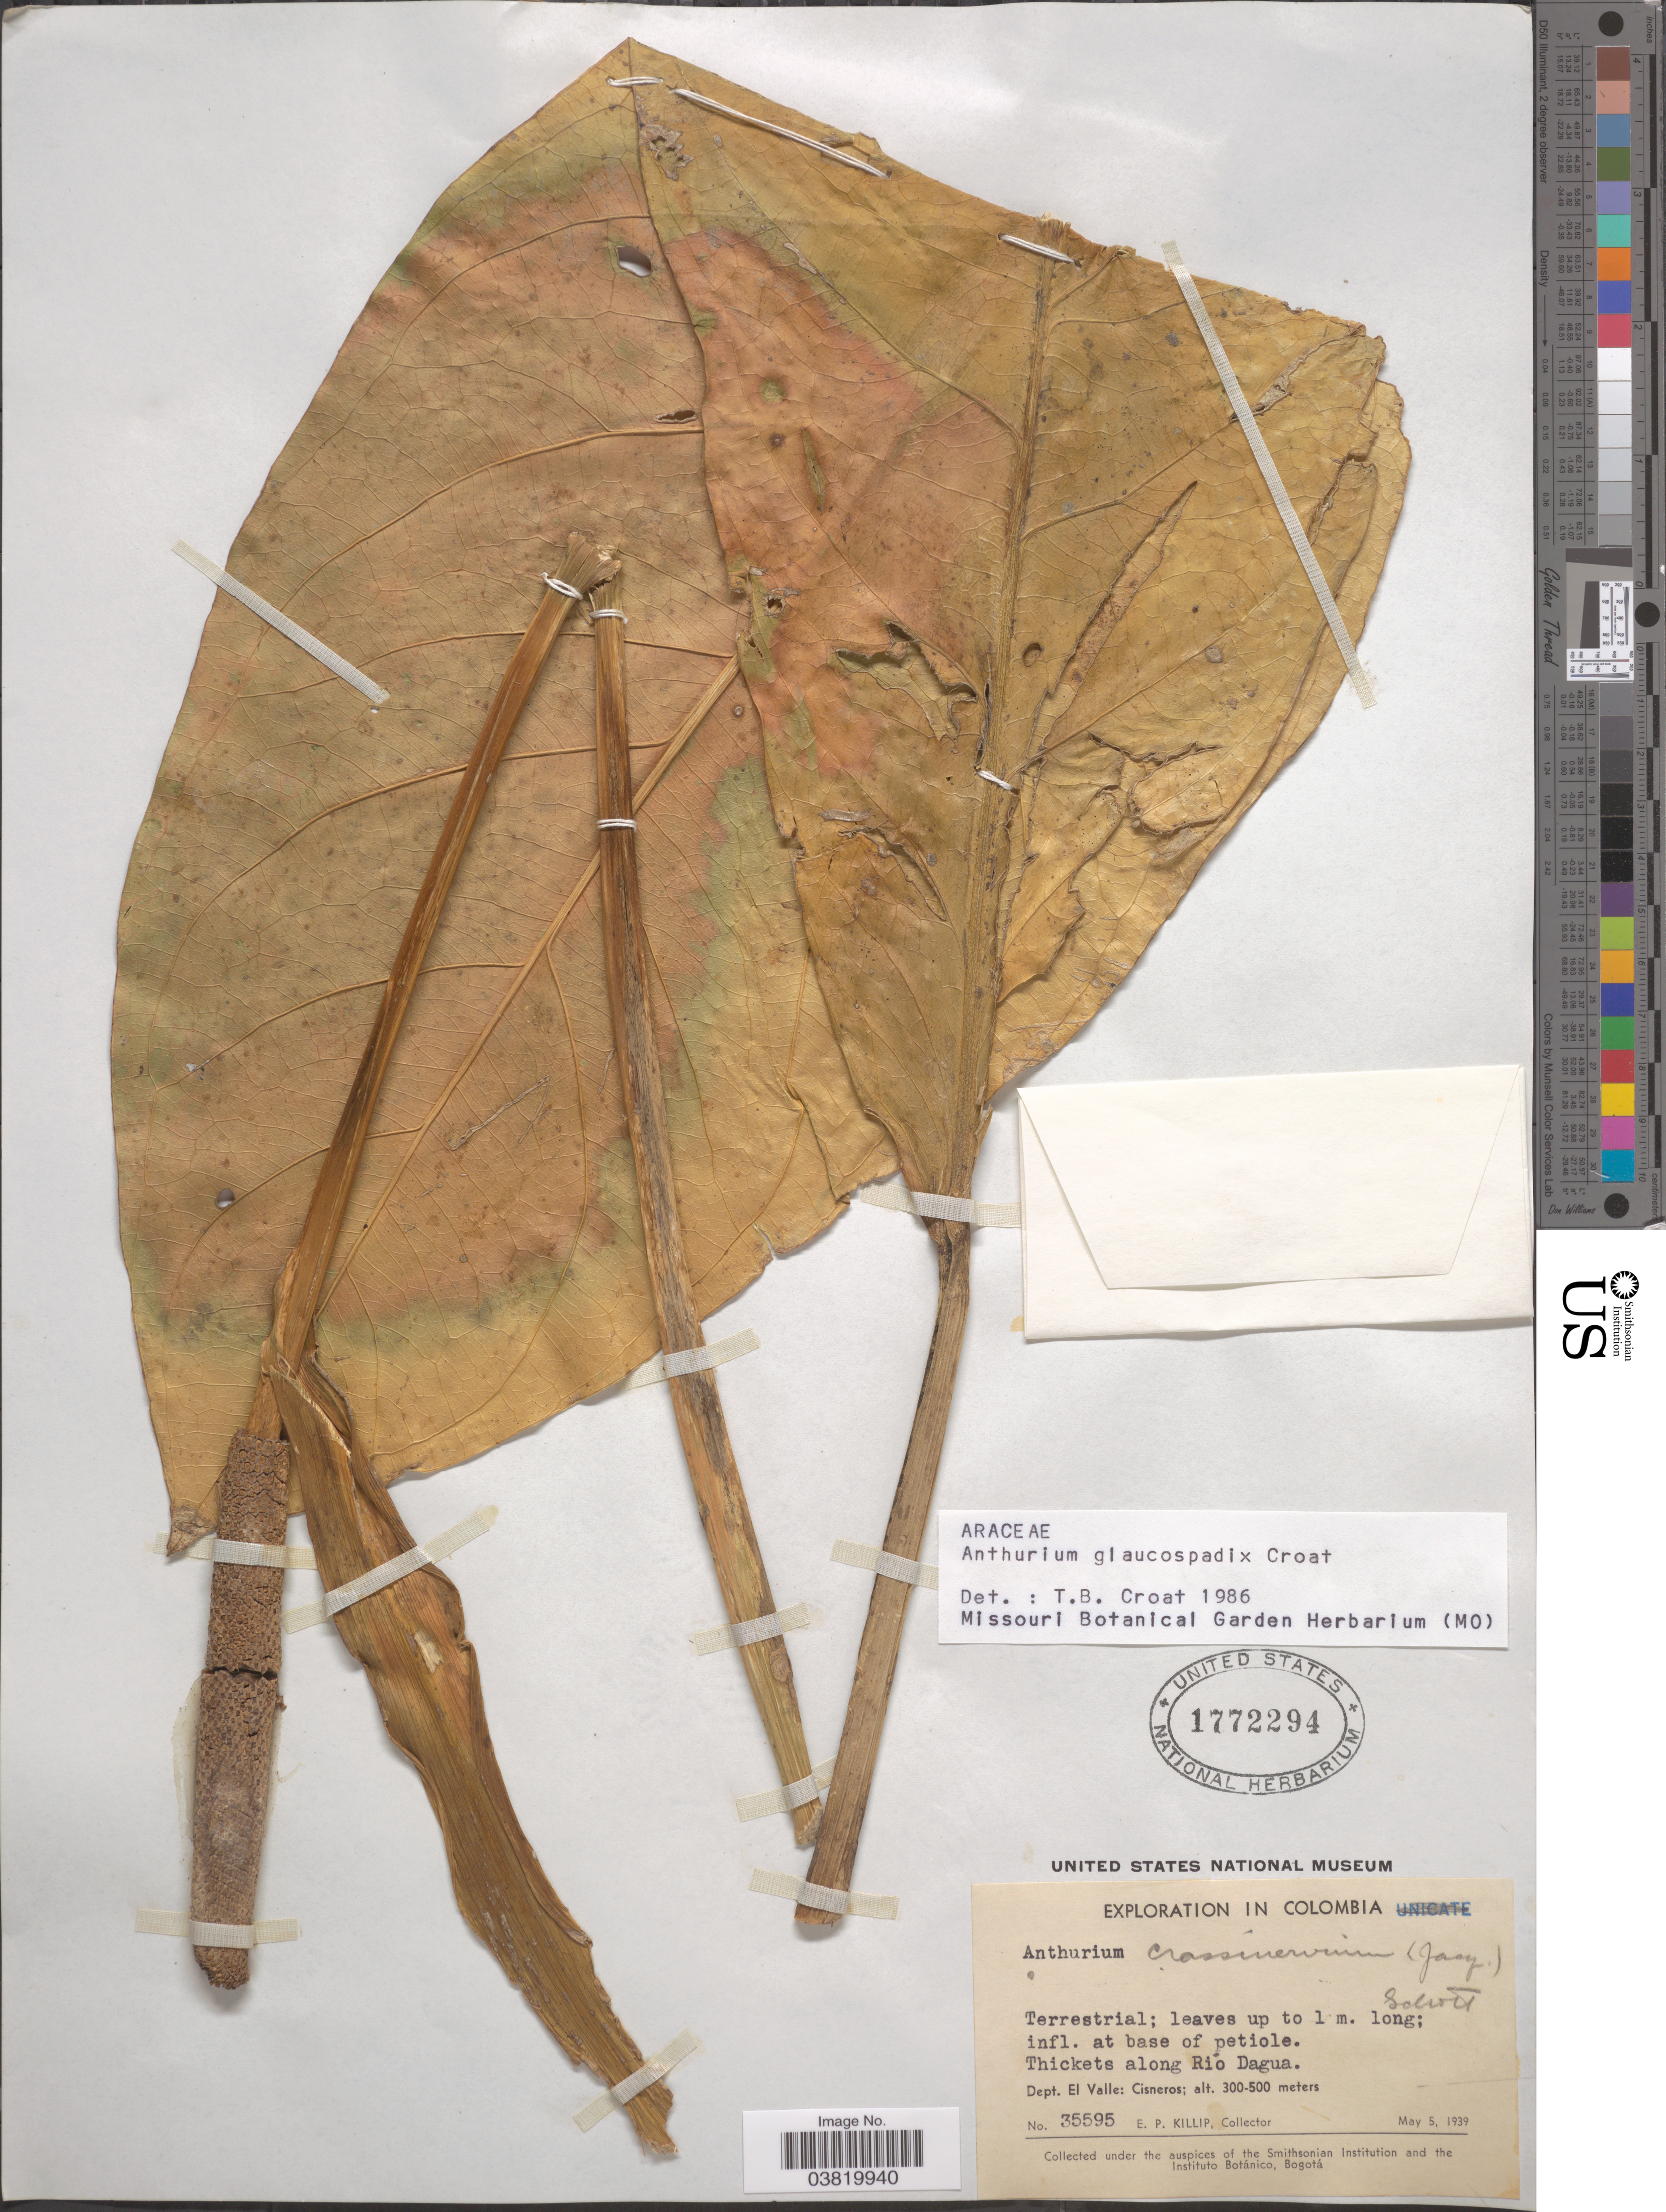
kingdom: Plantae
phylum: Tracheophyta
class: Liliopsida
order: Alismatales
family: Araceae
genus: Anthurium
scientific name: Anthurium glaucospadix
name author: Croat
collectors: E. P. Killip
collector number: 35595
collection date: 1939-05-05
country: Colombia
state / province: Valle del Cauca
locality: Thickets along Rio Dagua. Dept. El Valle: Cisneros.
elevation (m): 300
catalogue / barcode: US 1772294